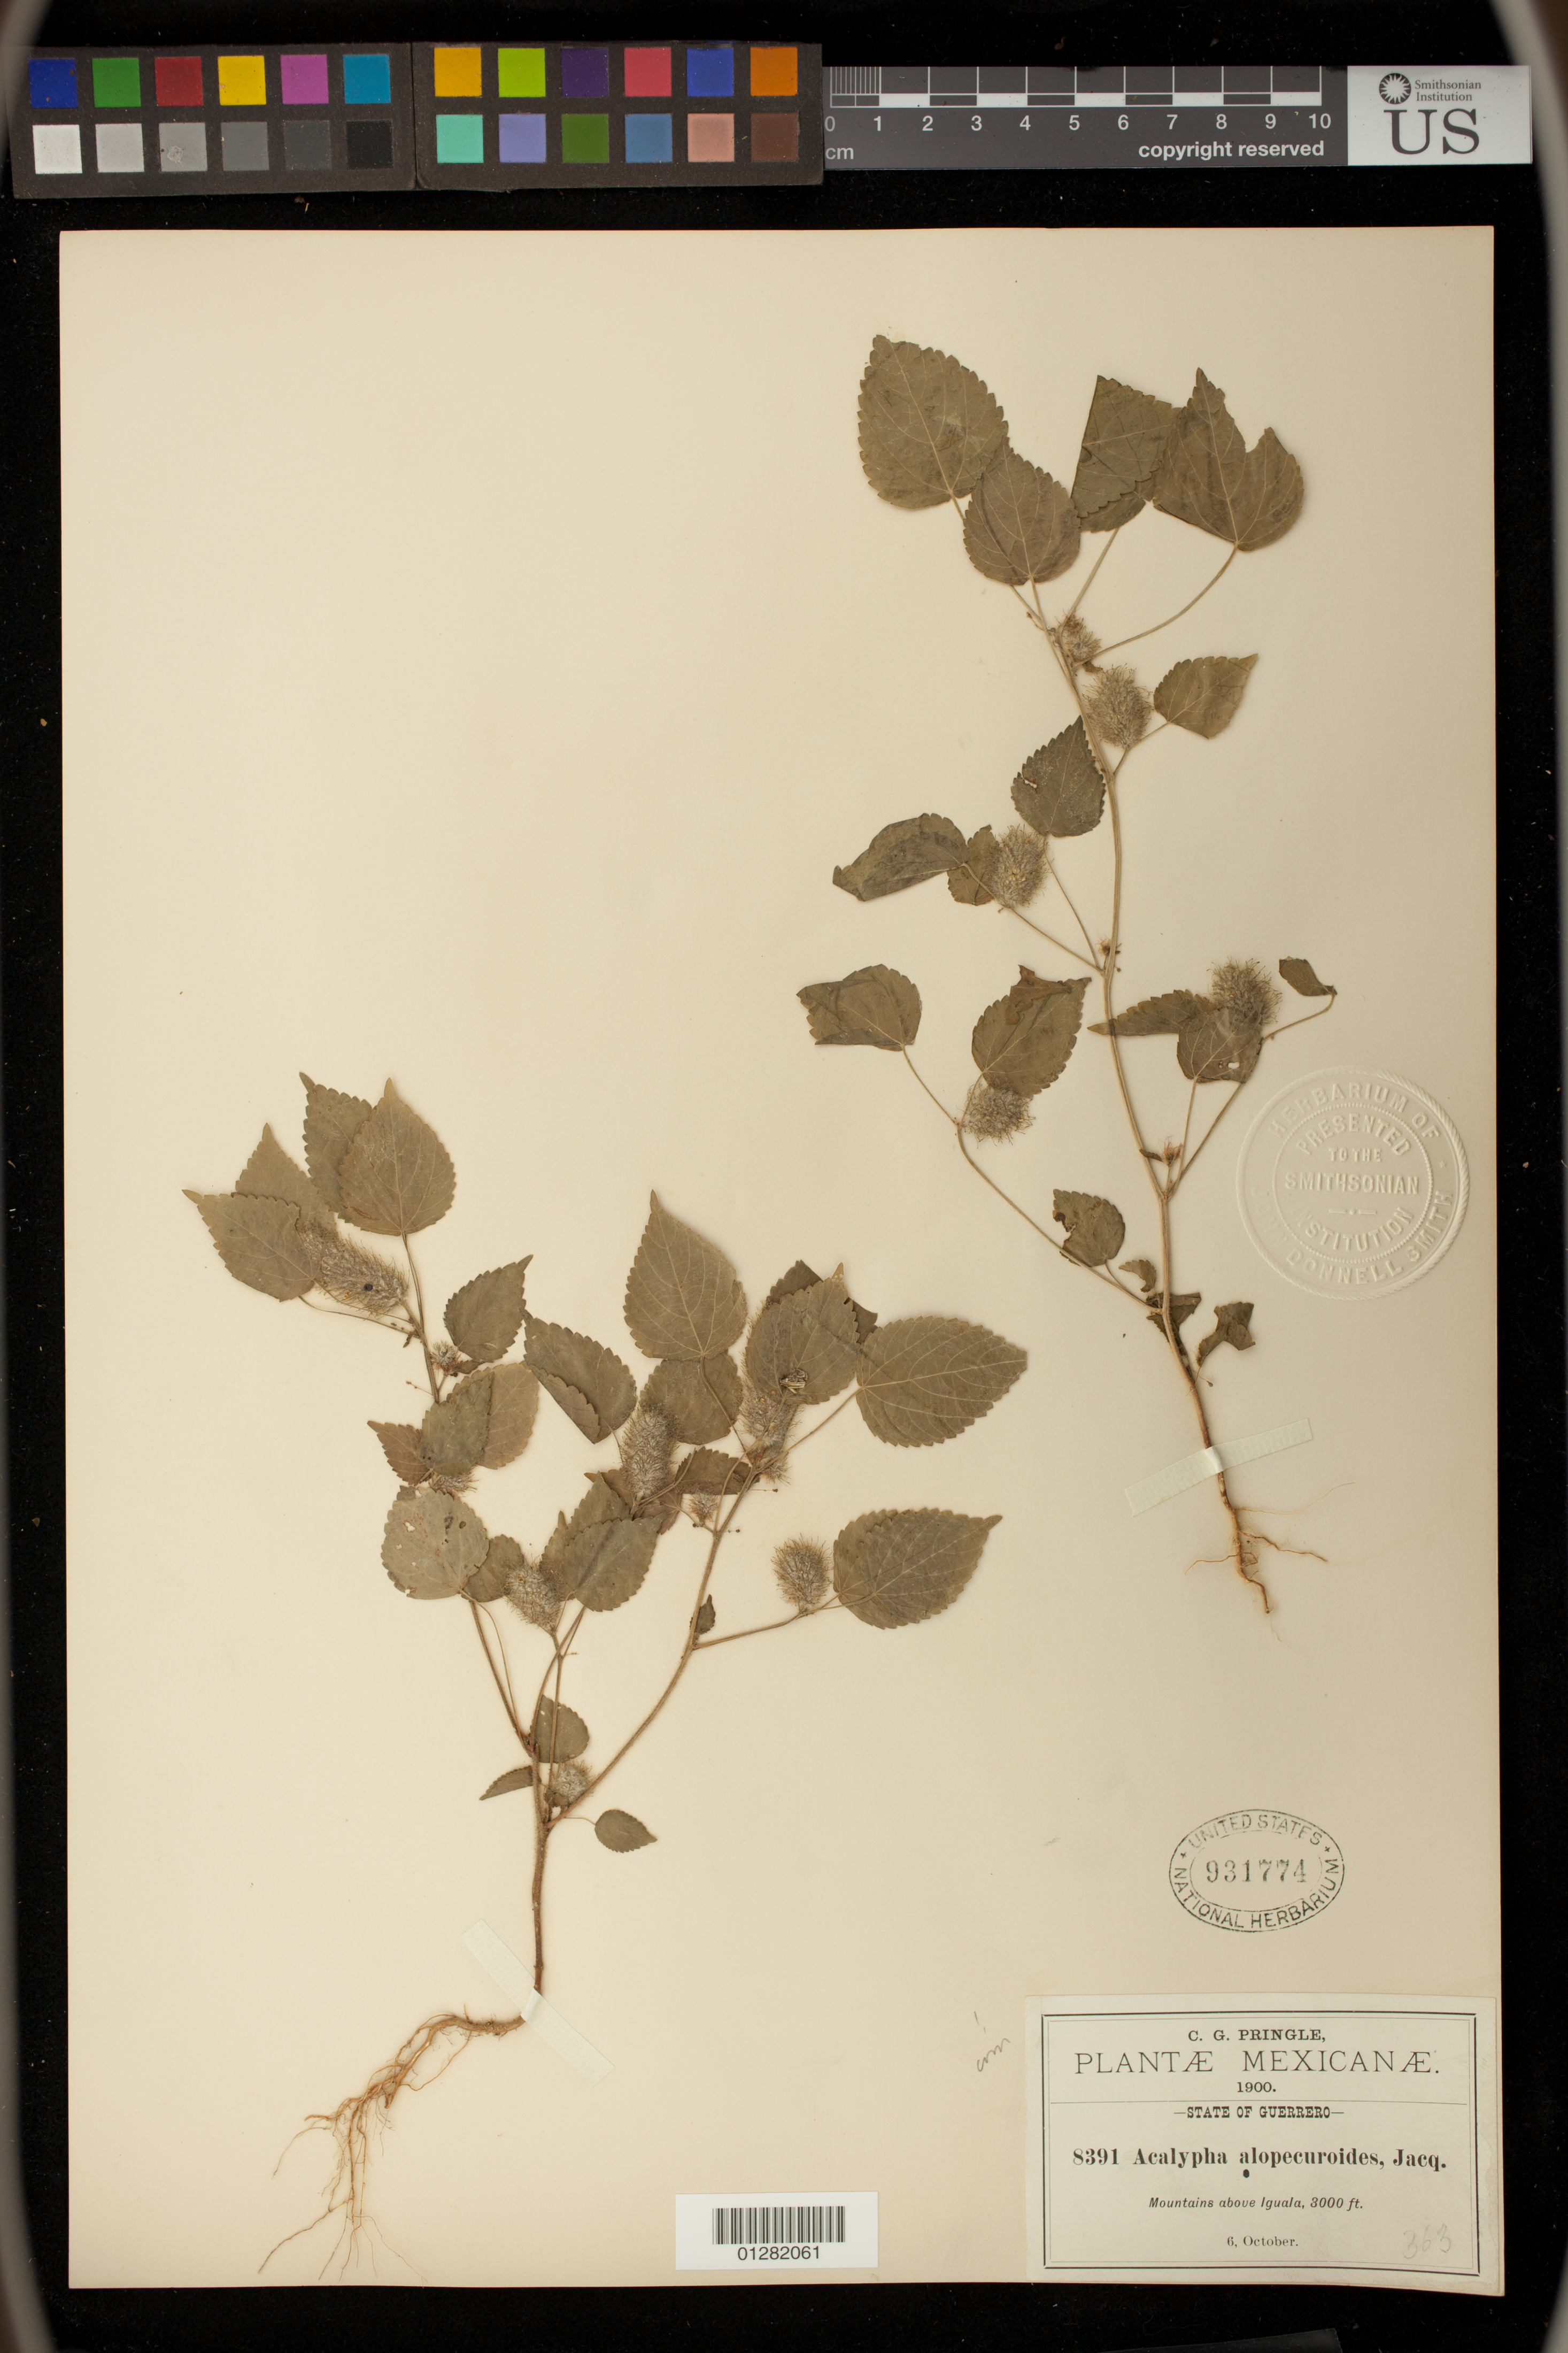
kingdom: Plantae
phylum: Tracheophyta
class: Magnoliopsida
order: Malpighiales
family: Euphorbiaceae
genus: Acalypha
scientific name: Acalypha alopecuroidea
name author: Jacq.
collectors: C. G. Pringle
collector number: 8391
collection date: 1900-10-06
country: Mexico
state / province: Guerrero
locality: Mountains above Iguala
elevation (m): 914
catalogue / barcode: US 931774